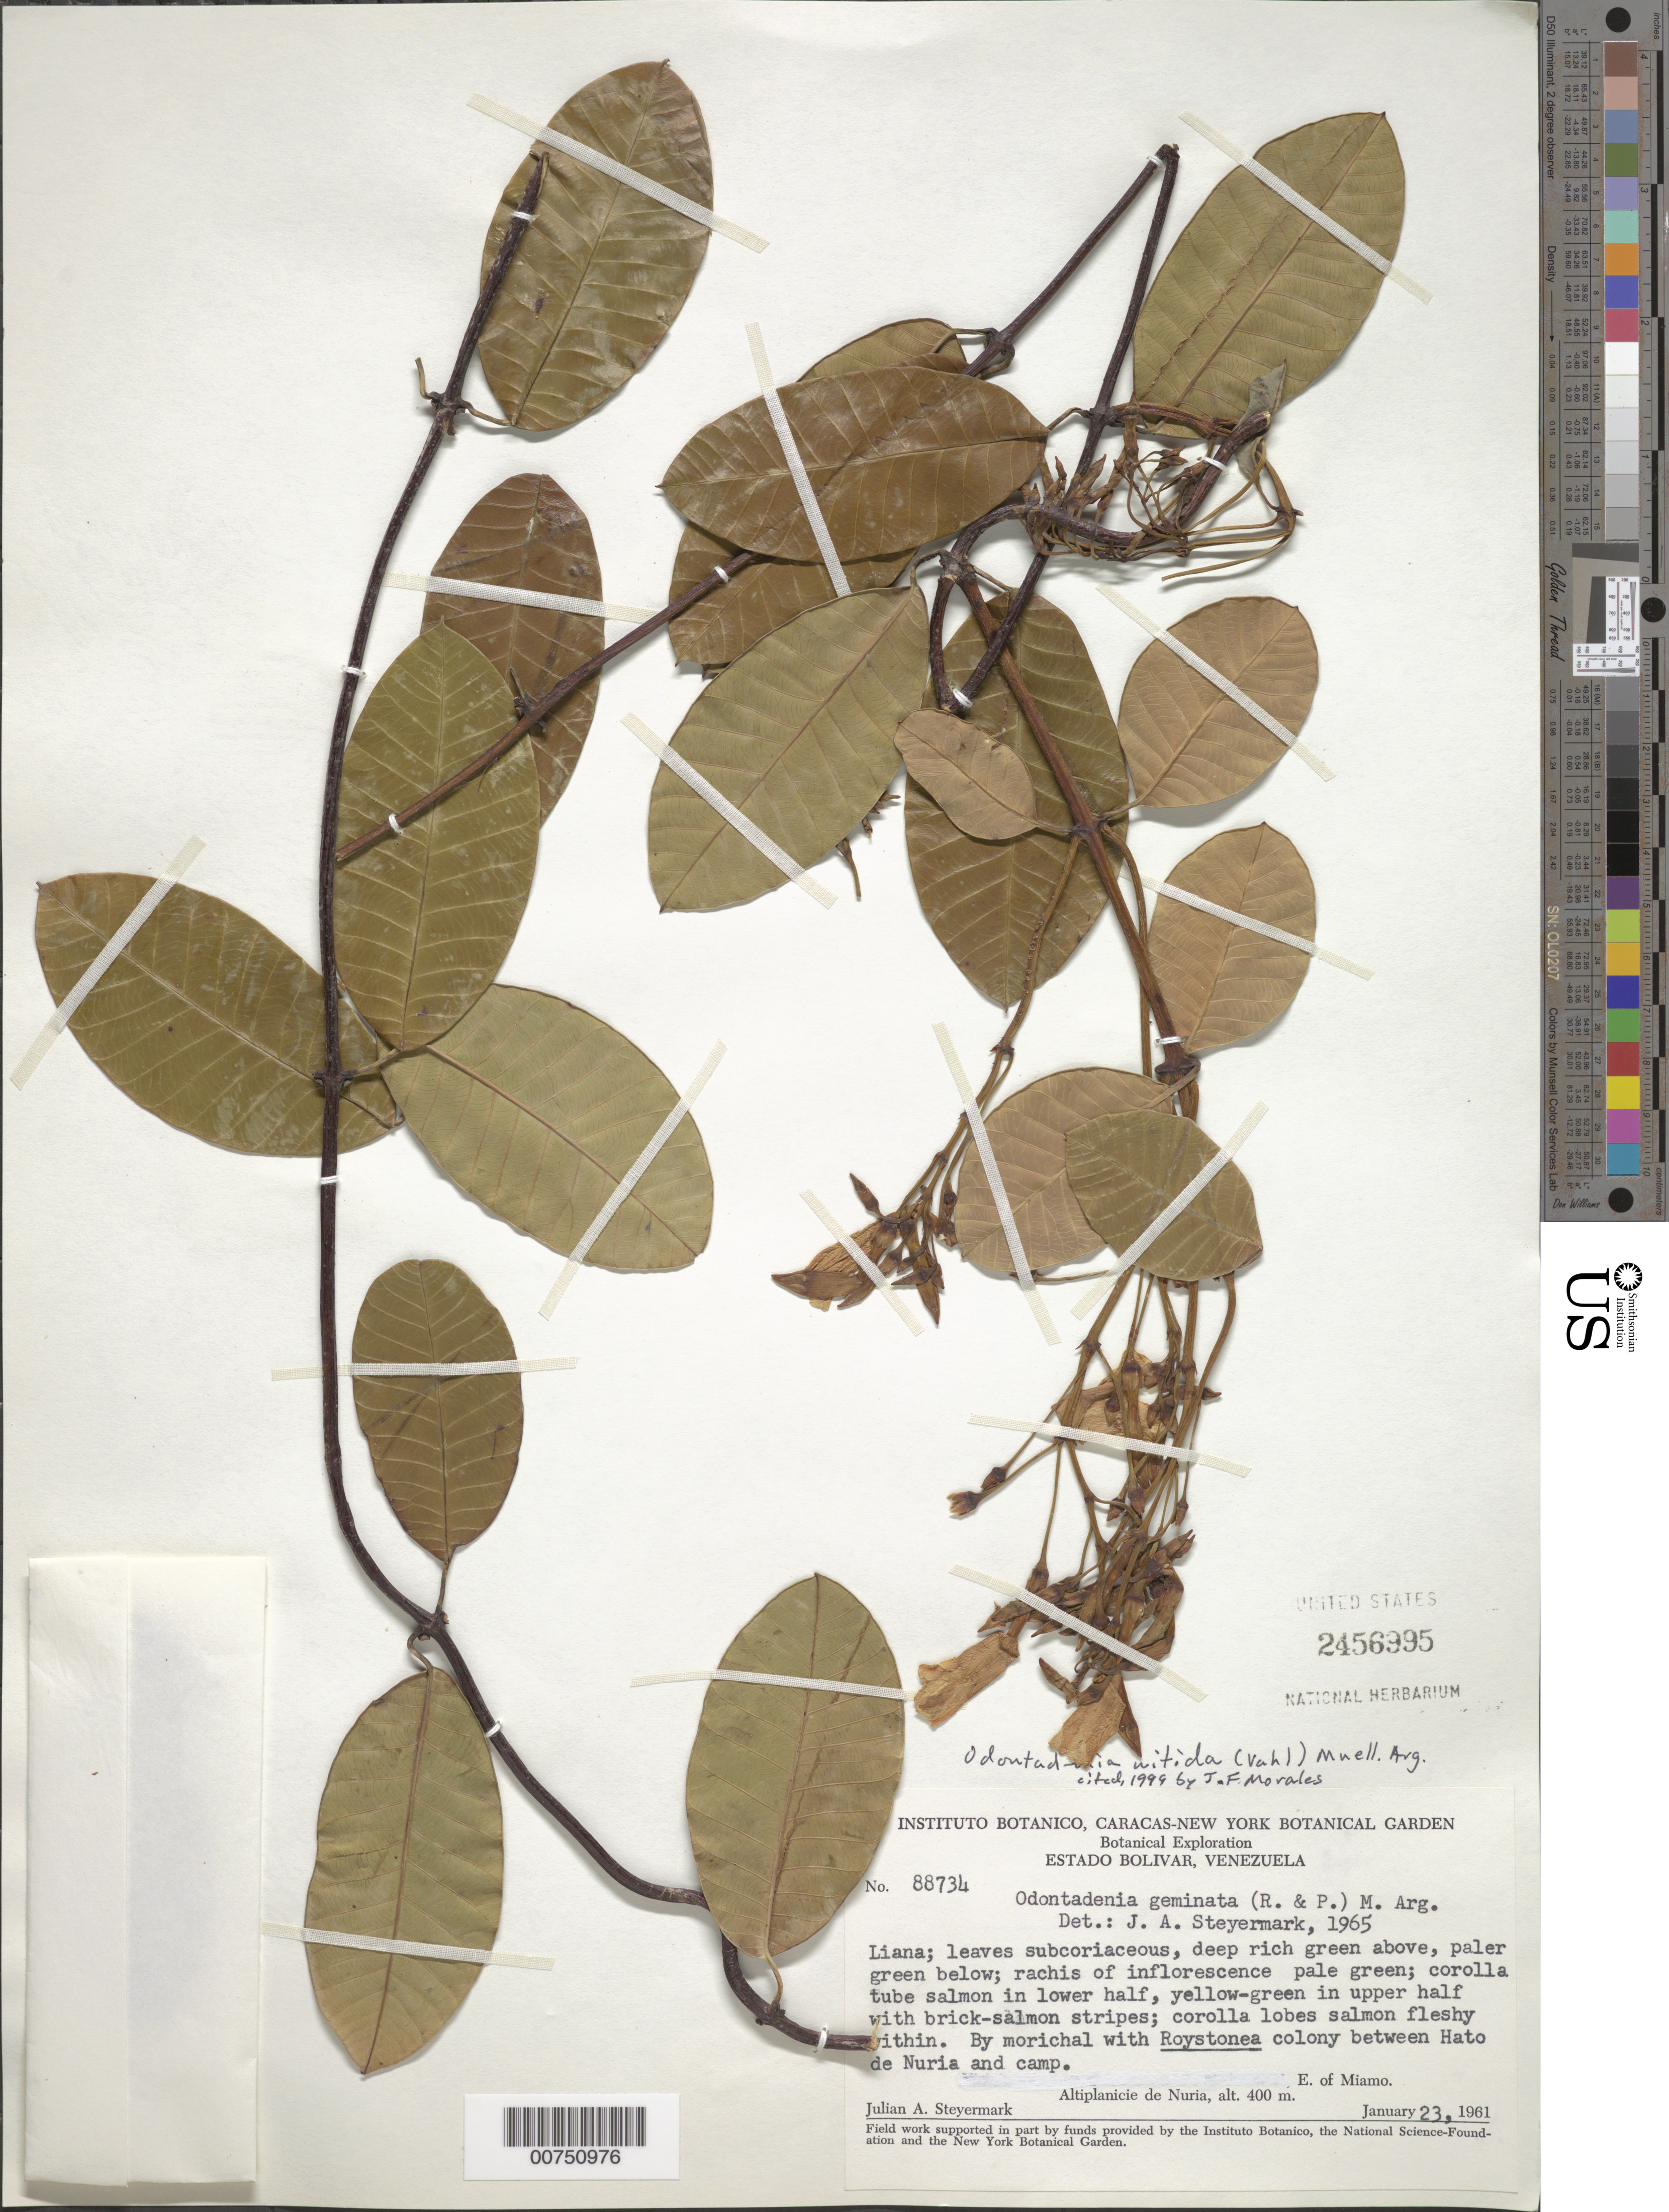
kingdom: Plantae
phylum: Tracheophyta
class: Magnoliopsida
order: Gentianales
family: Apocynaceae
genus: Odontadenia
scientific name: Odontadenia nitida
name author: (Vahl) Müll. Arg.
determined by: Morales, J. F.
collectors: J. Steyermark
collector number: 88734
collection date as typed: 23-Jan-61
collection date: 1961-01-23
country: Venezuela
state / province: Bolívar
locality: Altiplanicie de Nuria, E of Miamo, between Hato de Nuria and camp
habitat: Morichal with Roystonea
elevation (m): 400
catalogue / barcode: US 2456995